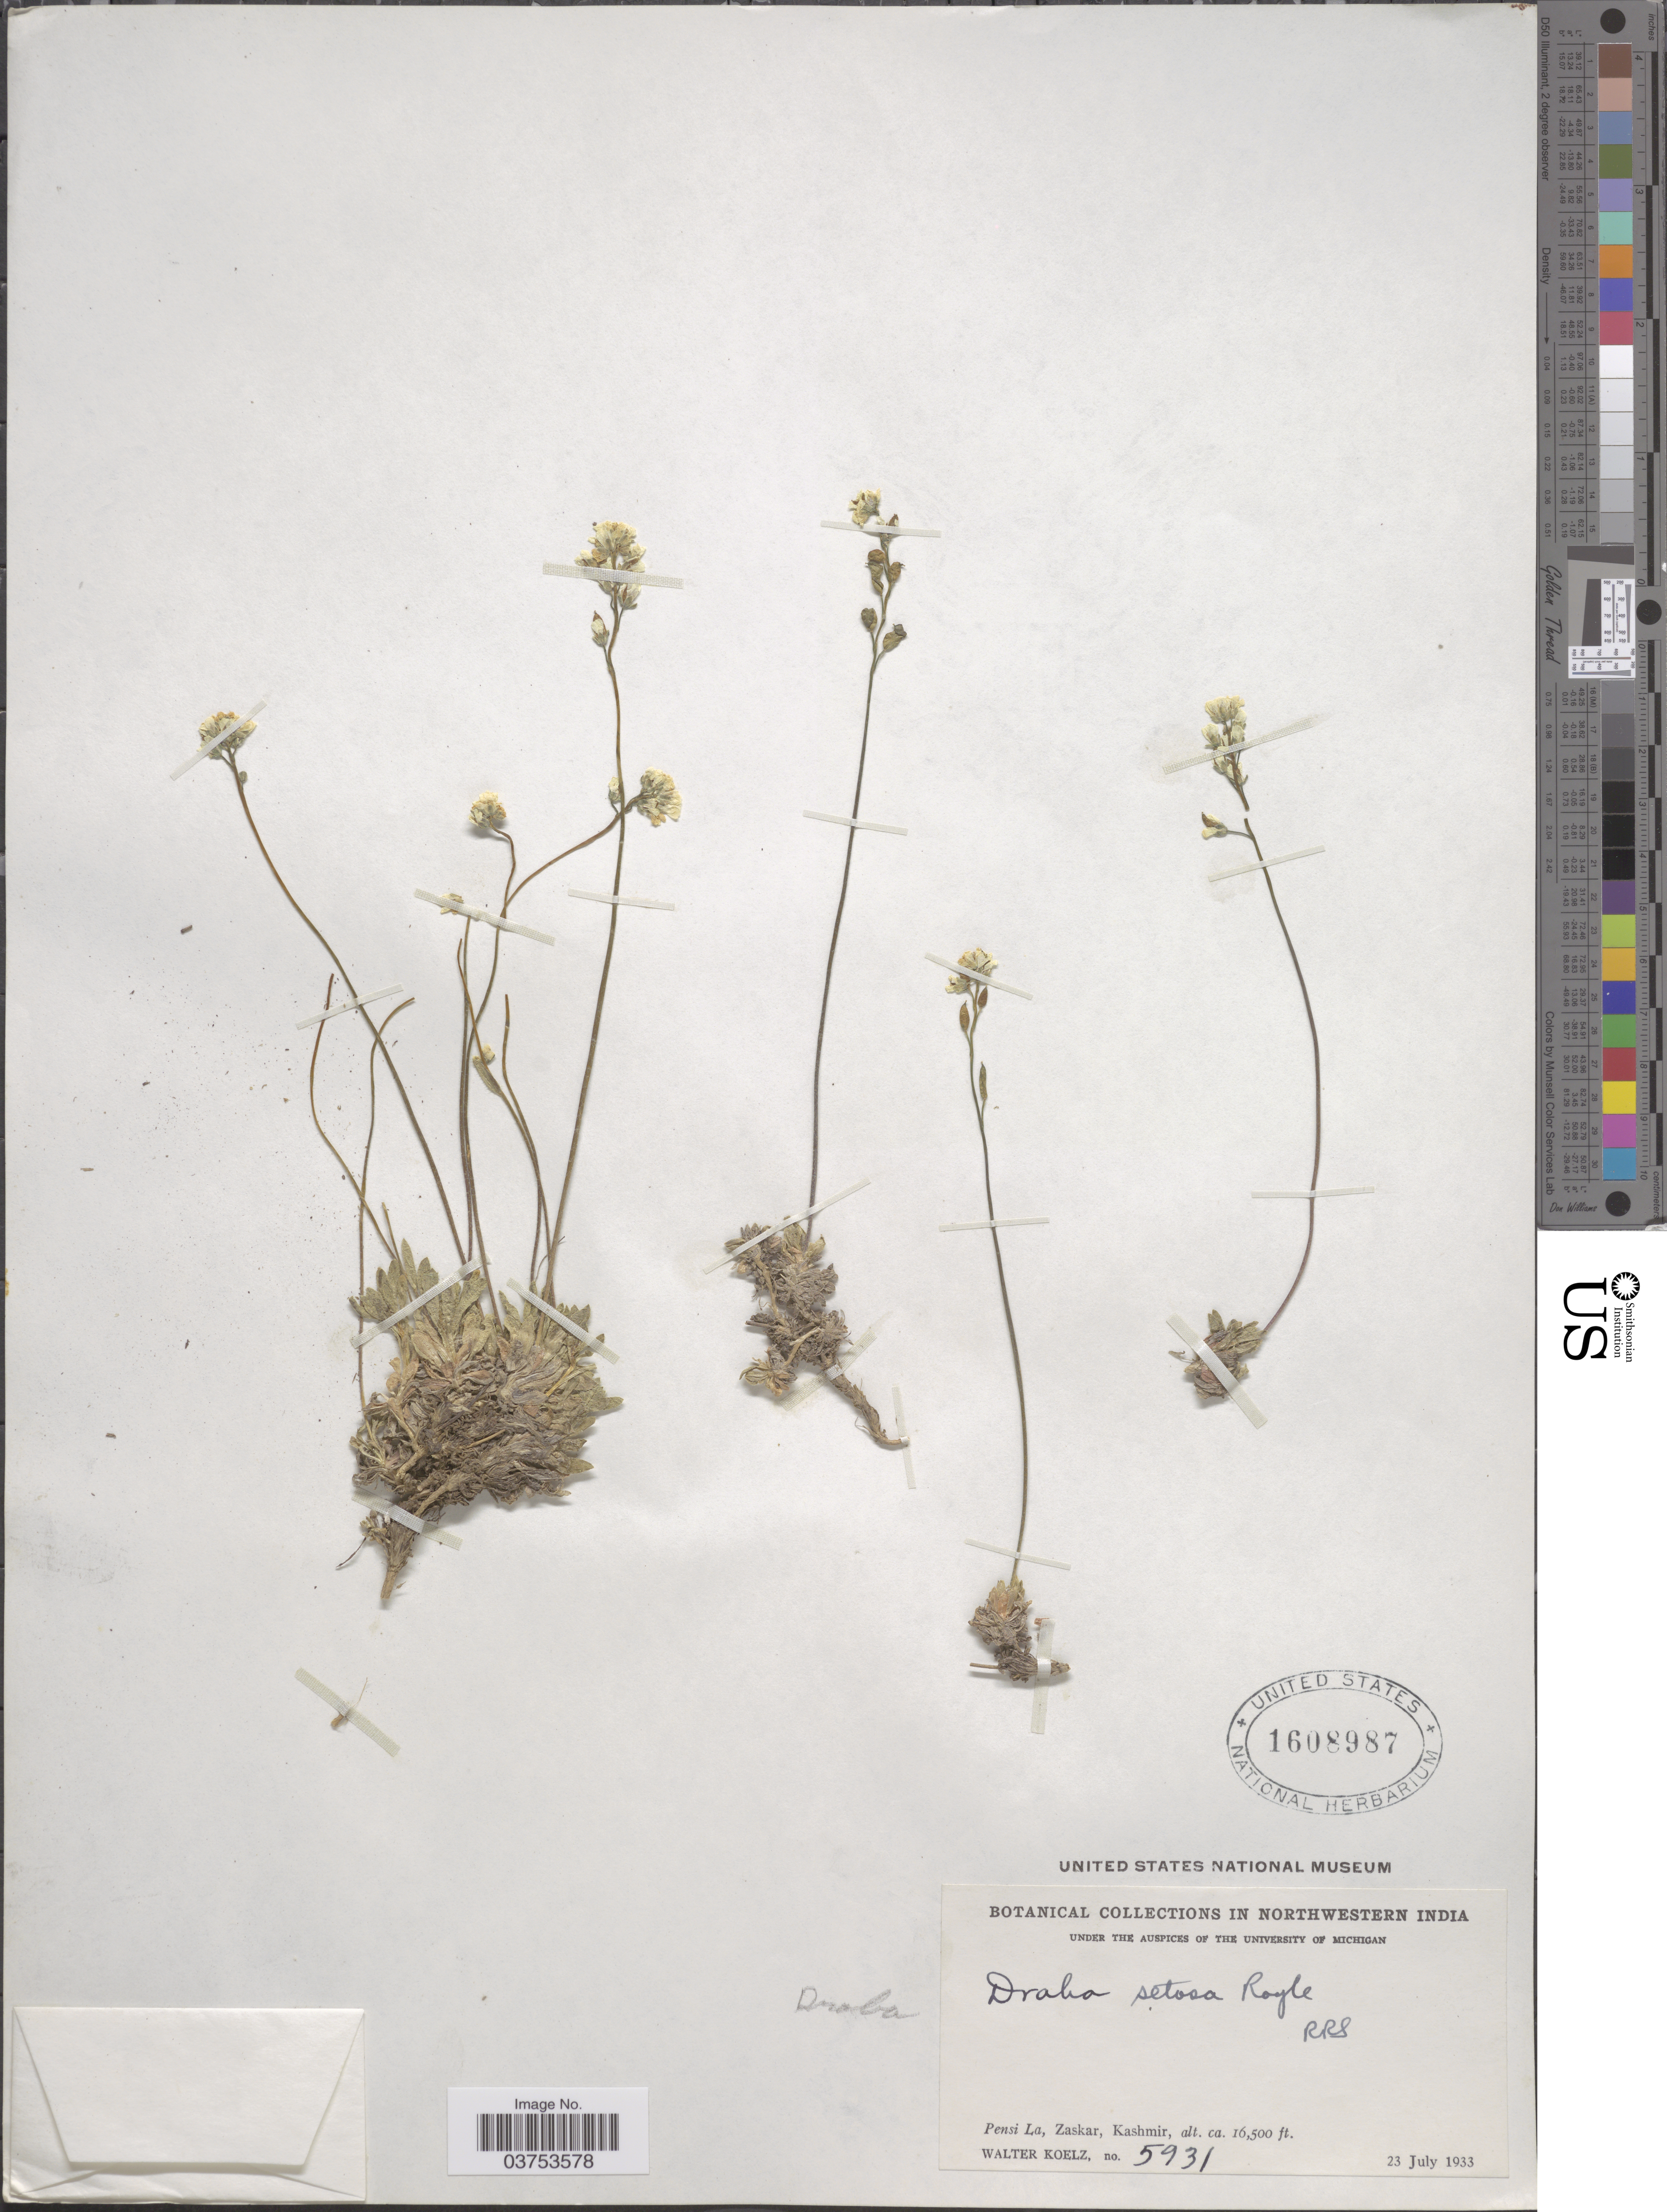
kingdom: Plantae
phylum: Tracheophyta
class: Magnoliopsida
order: Brassicales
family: Brassicaceae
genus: Draba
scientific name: Draba setosa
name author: Royle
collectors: W. N. Koelz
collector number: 5931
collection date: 1933-07-23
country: India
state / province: Jammu and Kashmir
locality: Northwestern India. Pensi La, Zaskar, Kashmir.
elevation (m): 5029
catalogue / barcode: US 1608987